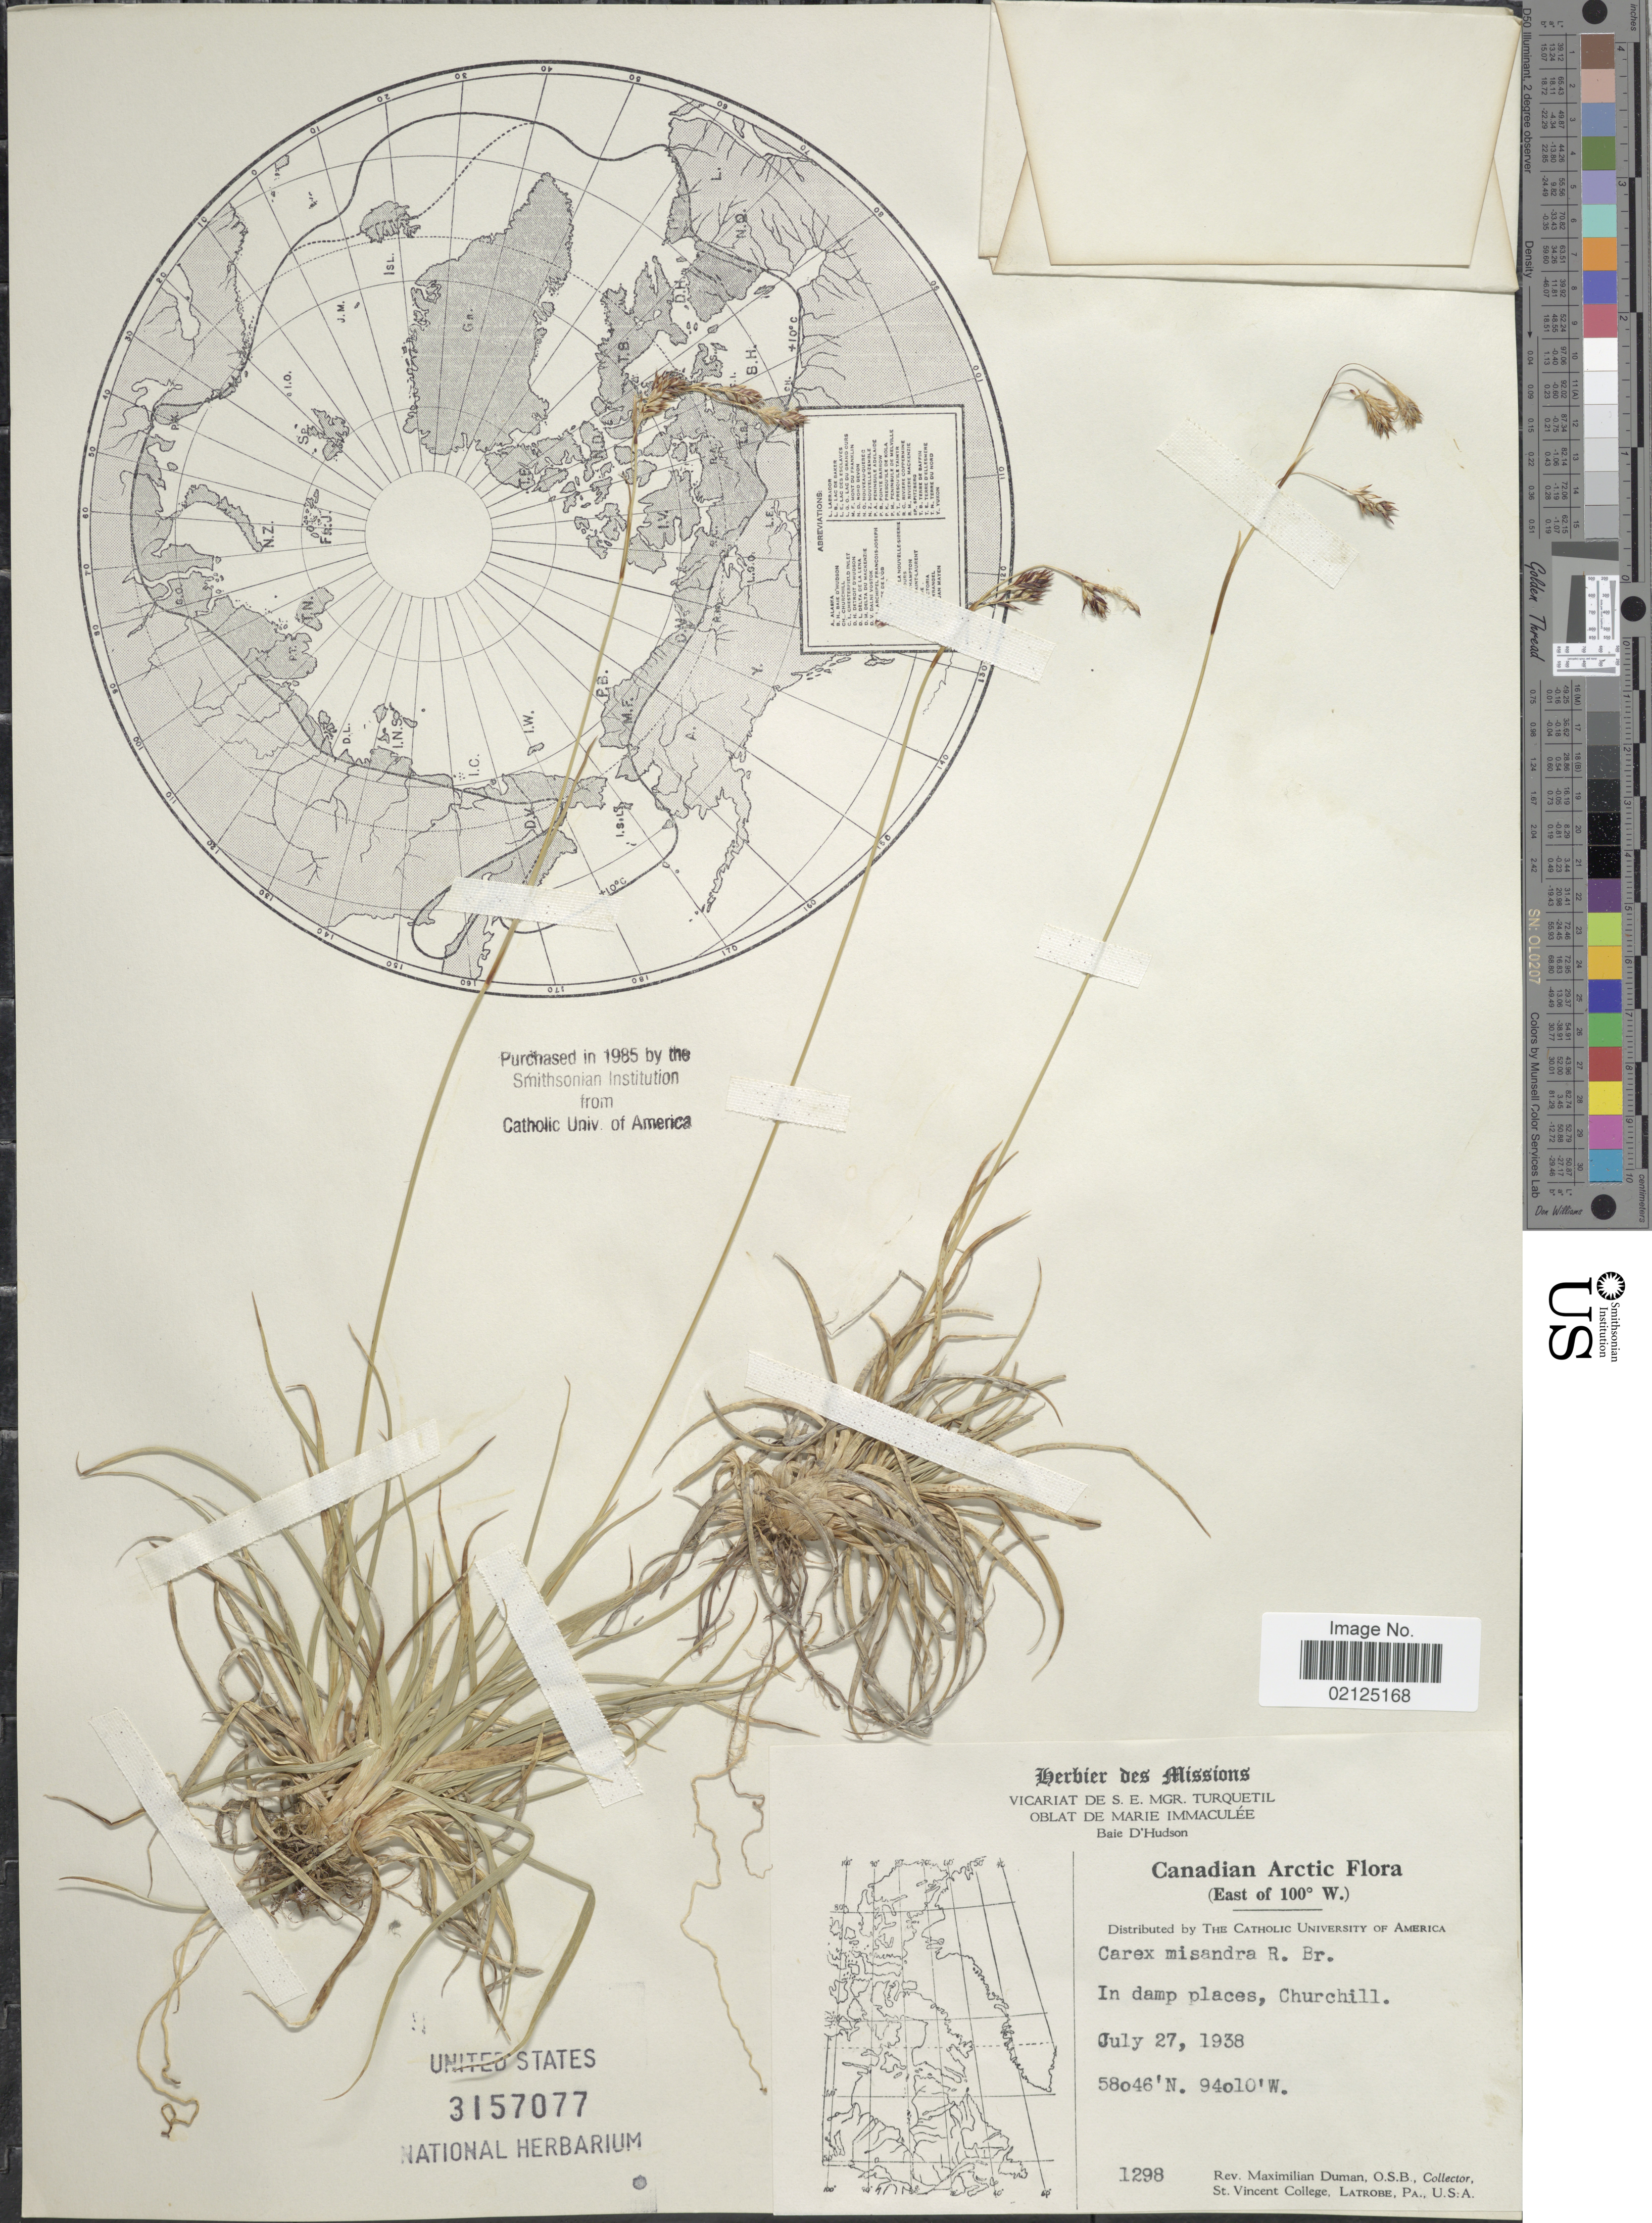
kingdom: Plantae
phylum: Tracheophyta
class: Liliopsida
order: Poales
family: Cyperaceae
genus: Carex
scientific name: Carex fuliginosa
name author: Schkuhr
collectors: M. Duman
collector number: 1298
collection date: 1938-07-27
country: Canada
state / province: Manitoba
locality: Canadian Arctic (East of 100° W.), In damp places, Churchill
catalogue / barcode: US 3157077